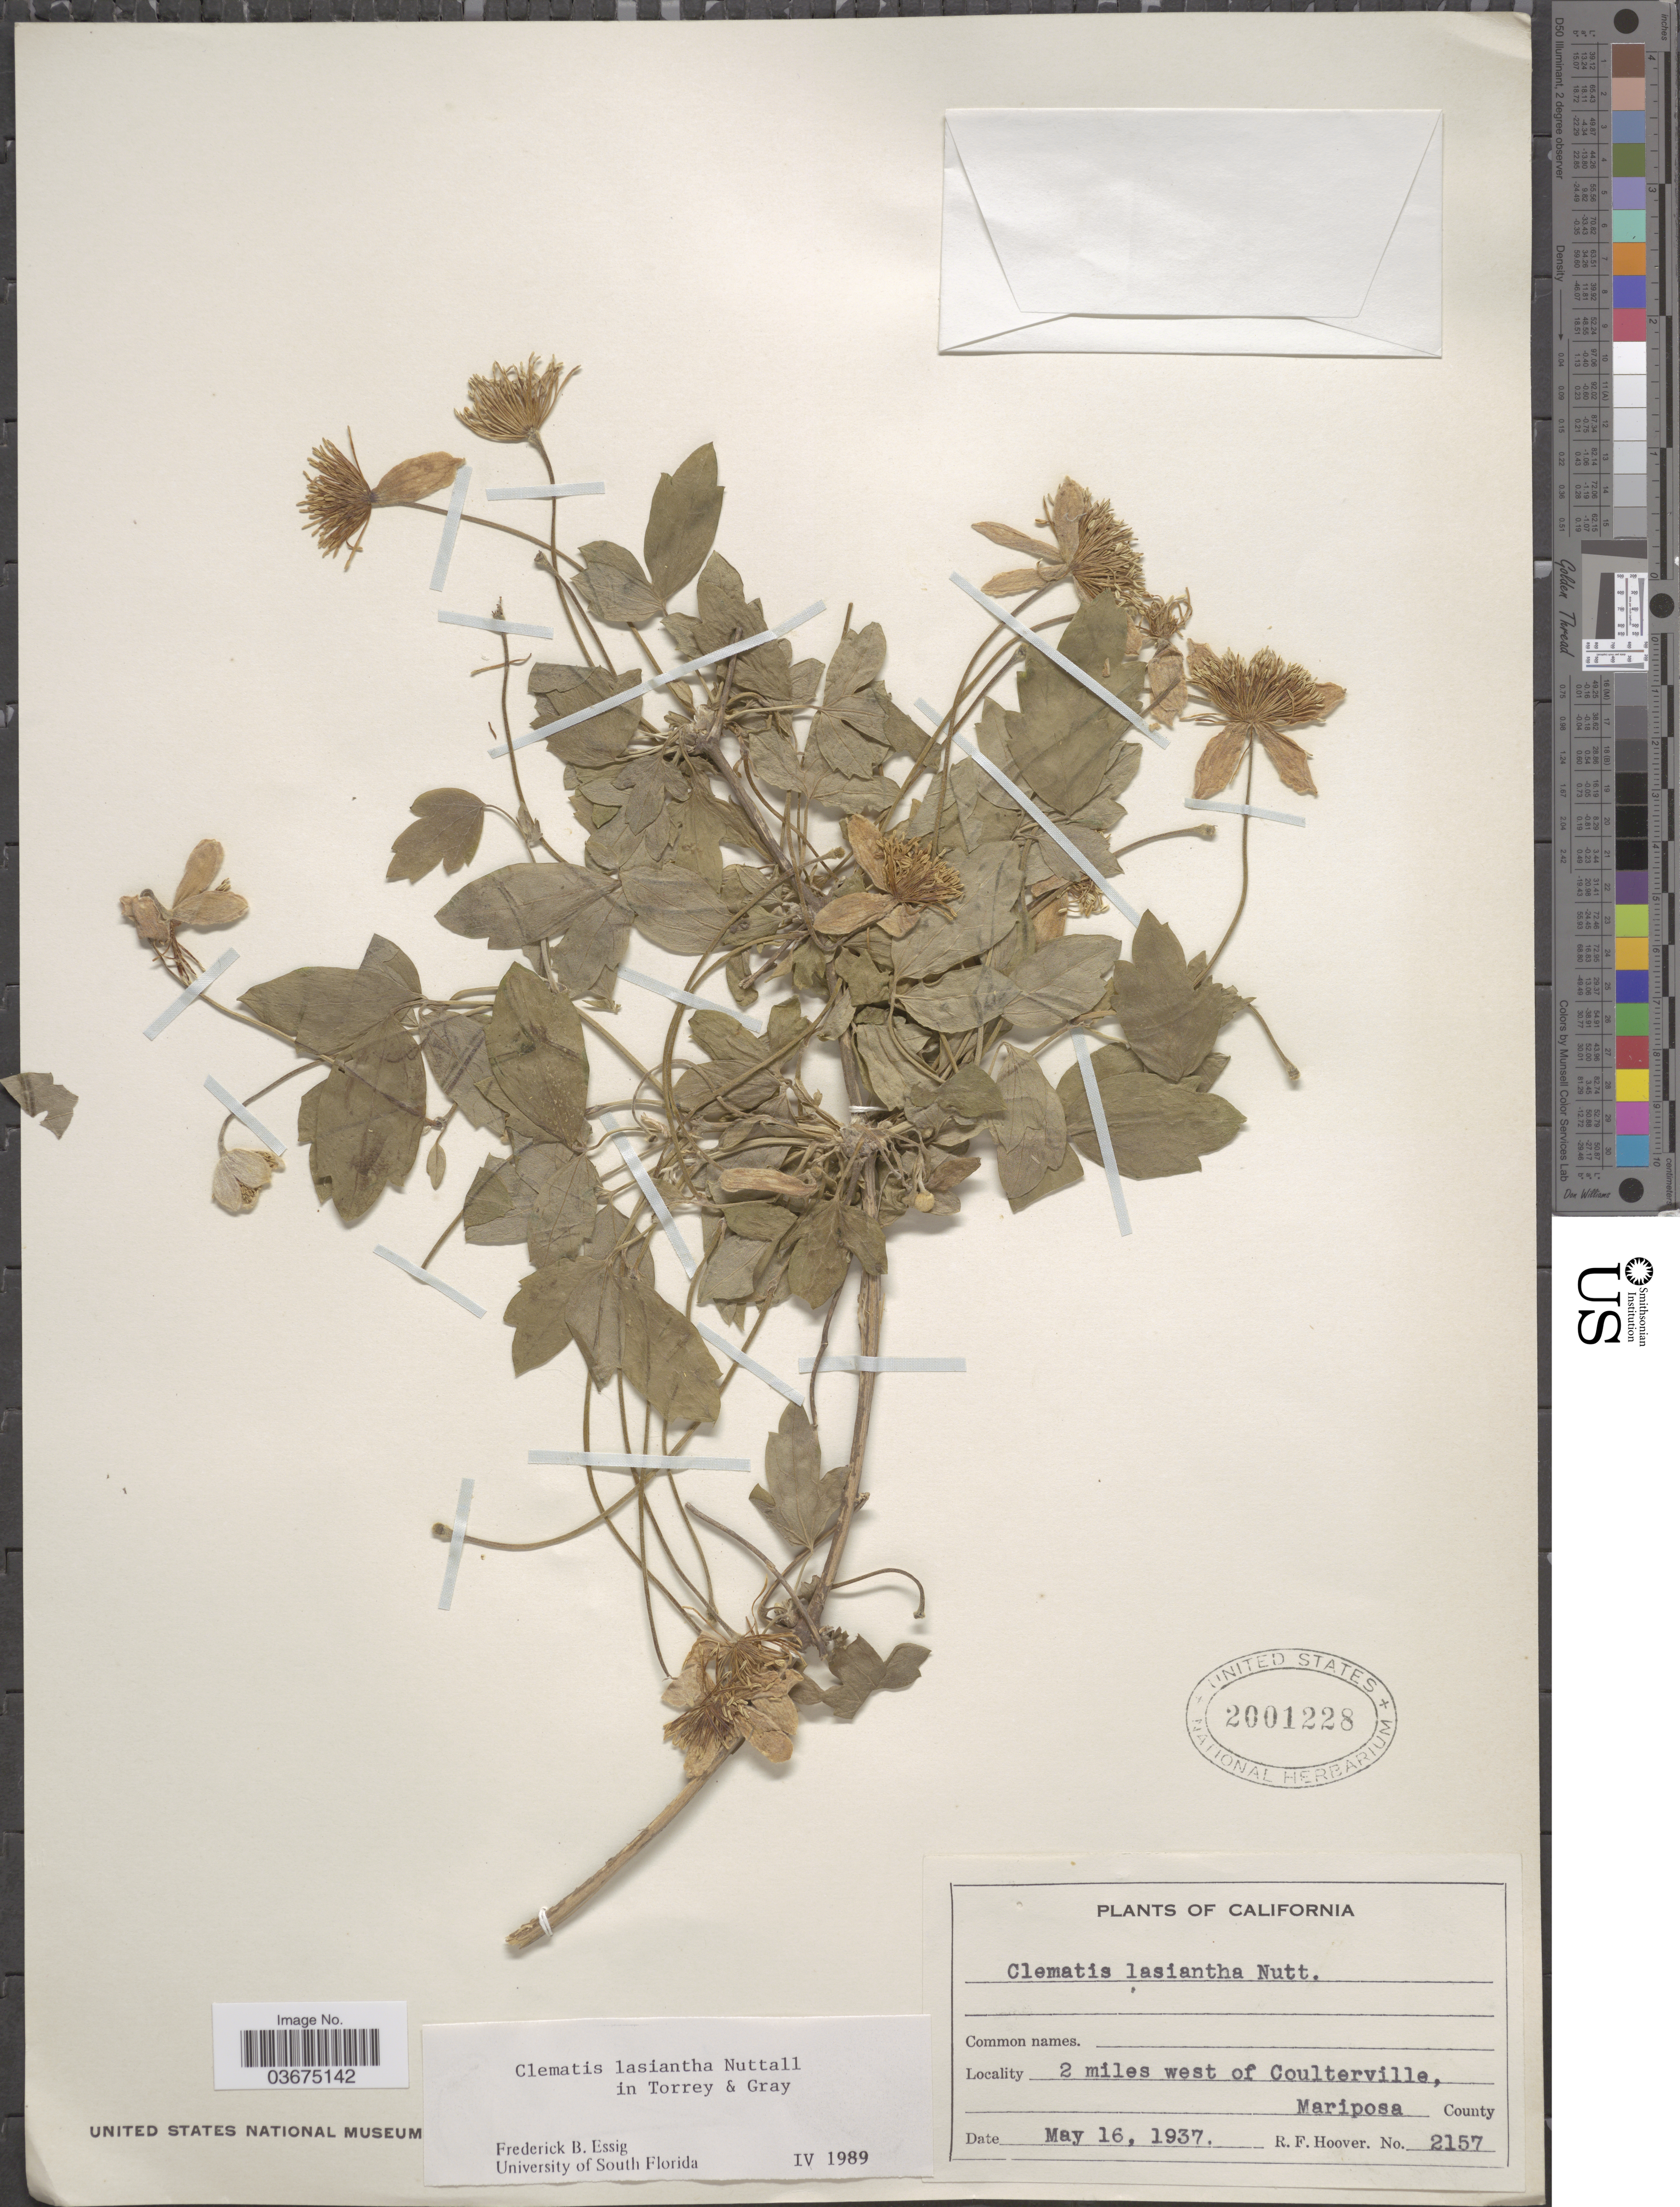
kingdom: Plantae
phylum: Tracheophyta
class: Magnoliopsida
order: Ranunculales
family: Ranunculaceae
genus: Clematis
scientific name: Clematis lasiantha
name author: Nutt.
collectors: R. F. Hoover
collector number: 2157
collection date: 1937-05-16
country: United States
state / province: California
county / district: Mariposa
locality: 2 miles west of Coulterville, Mariposa County.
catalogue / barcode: US 2001228